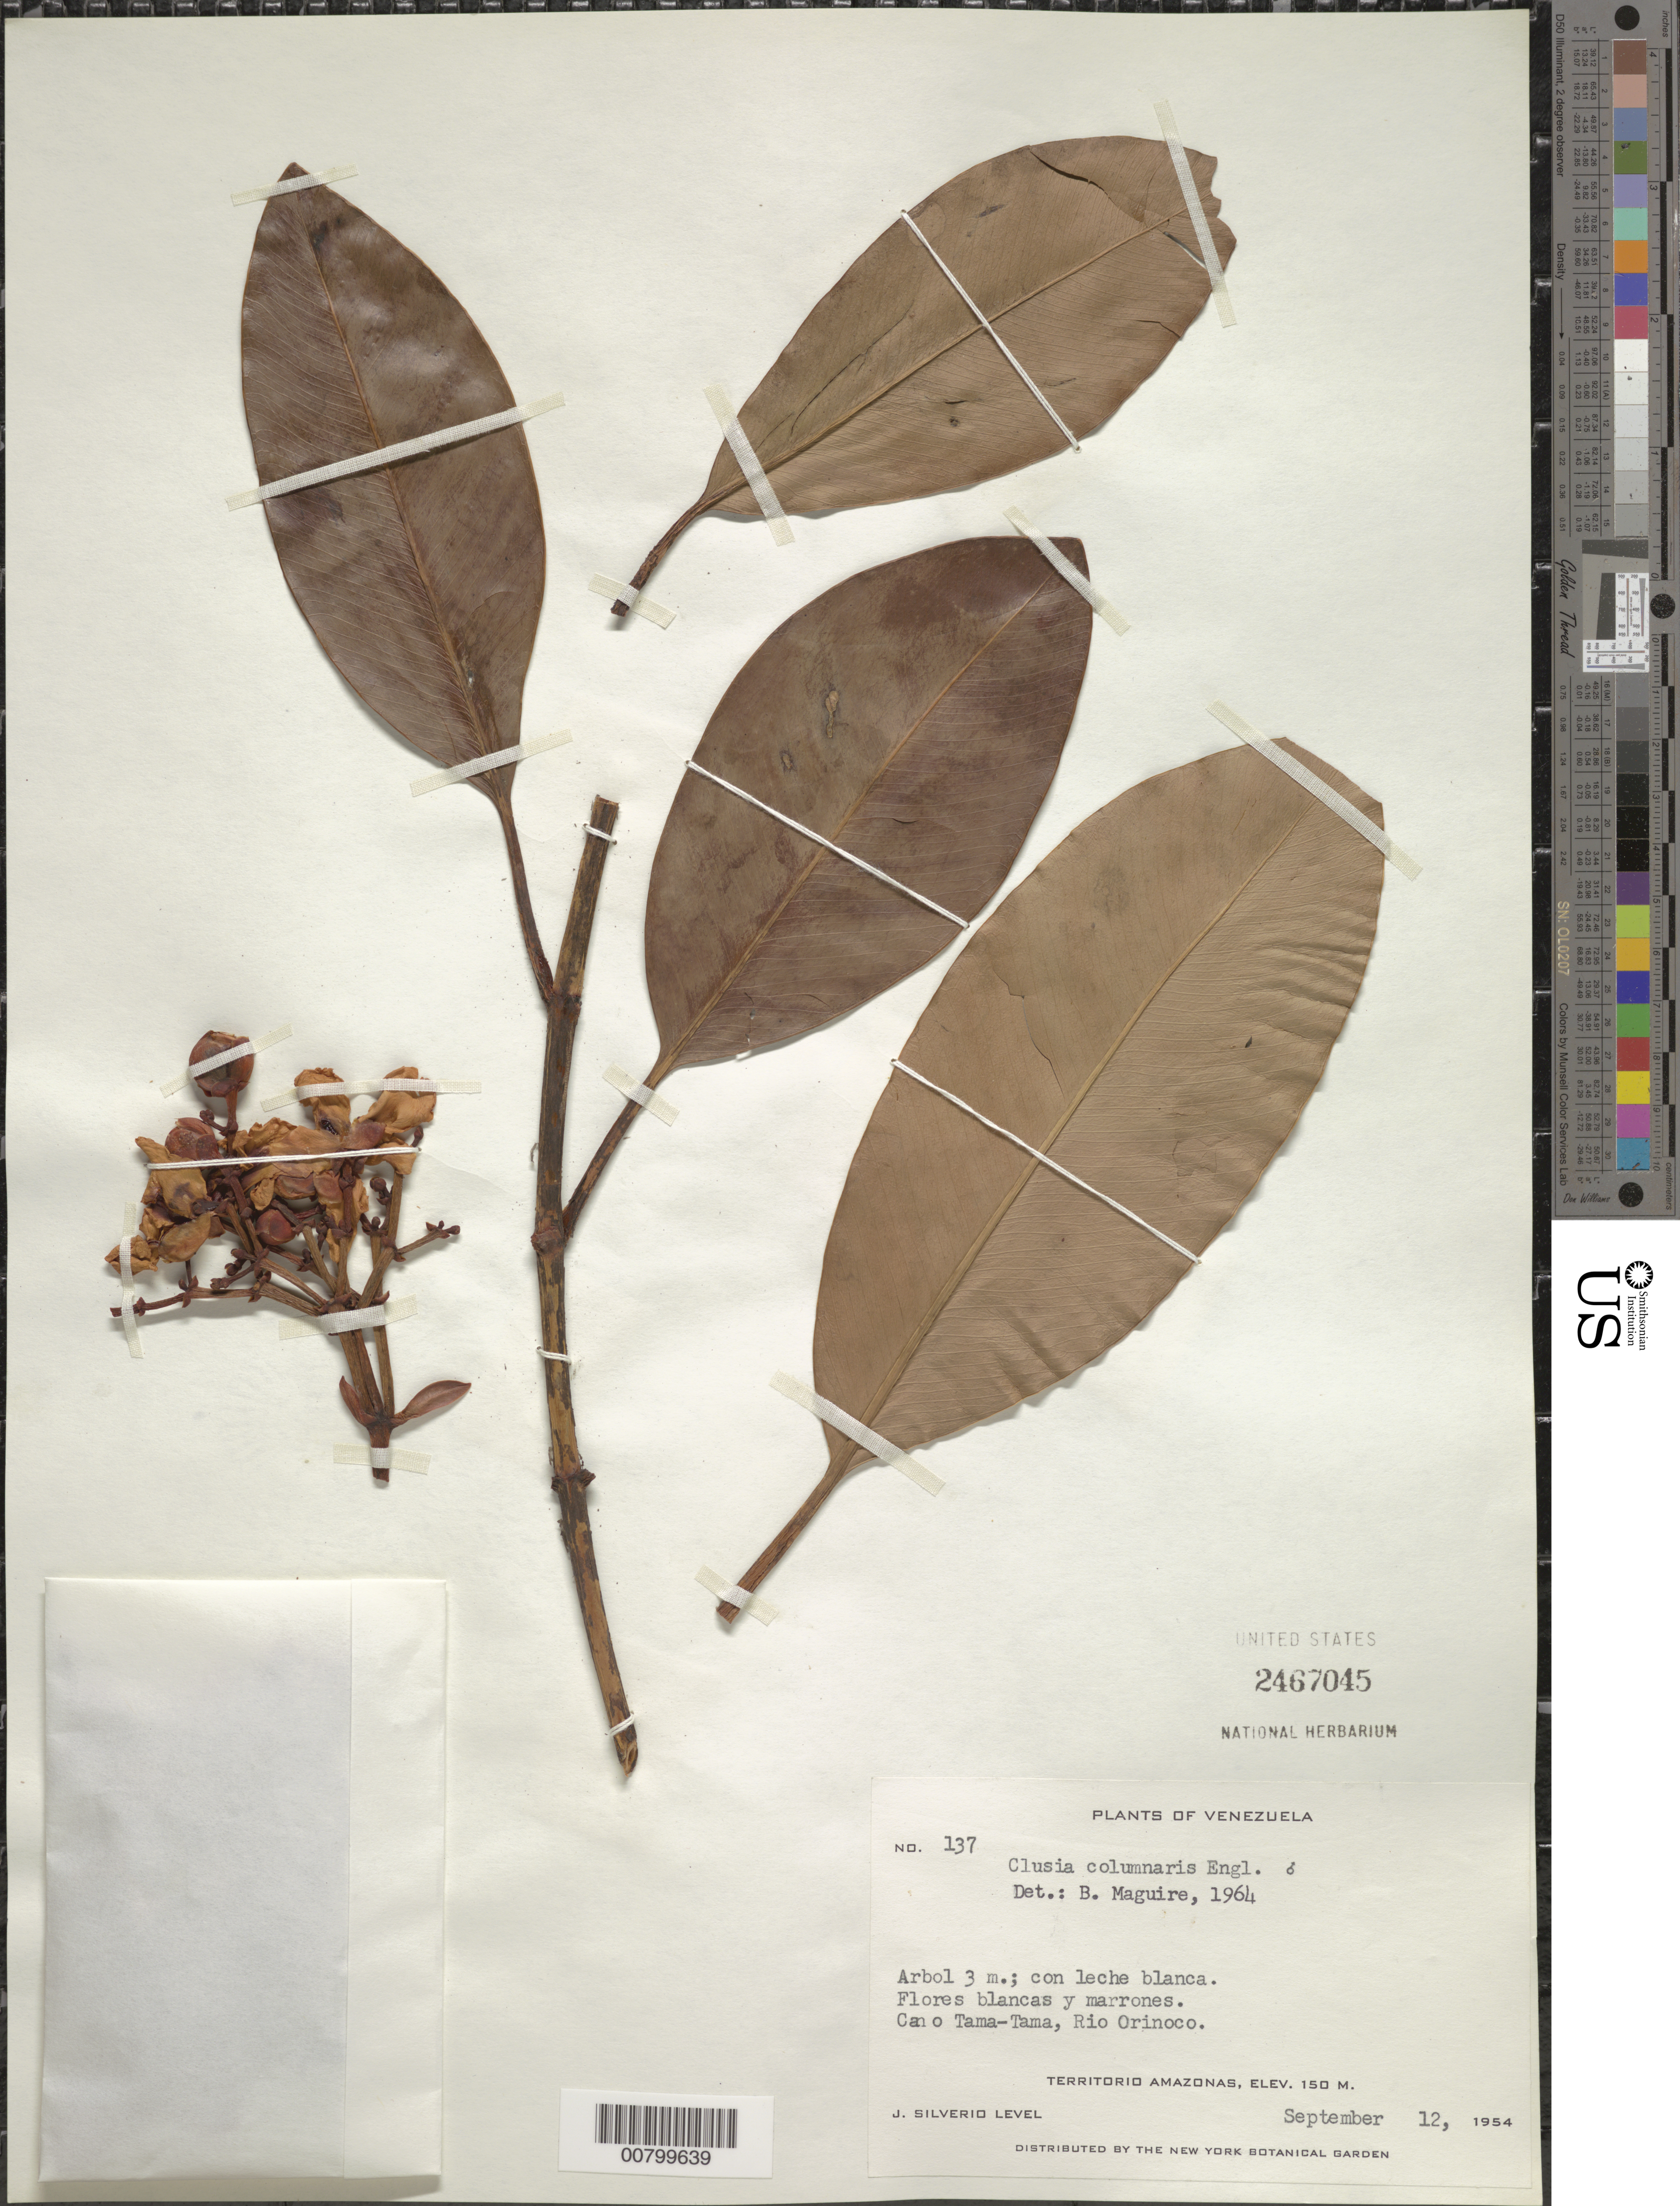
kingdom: Plantae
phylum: Tracheophyta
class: Magnoliopsida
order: Malpighiales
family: Clusiaceae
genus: Clusia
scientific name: Clusia columnaris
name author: Engl.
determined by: Maguire, Bassett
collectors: J. Silverio L.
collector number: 137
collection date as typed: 12-Sep-54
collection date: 1954-09-12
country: Venezuela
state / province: Amazonas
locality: Caño Tama-Tama, Río Orinoco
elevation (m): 150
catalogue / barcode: US 2467045